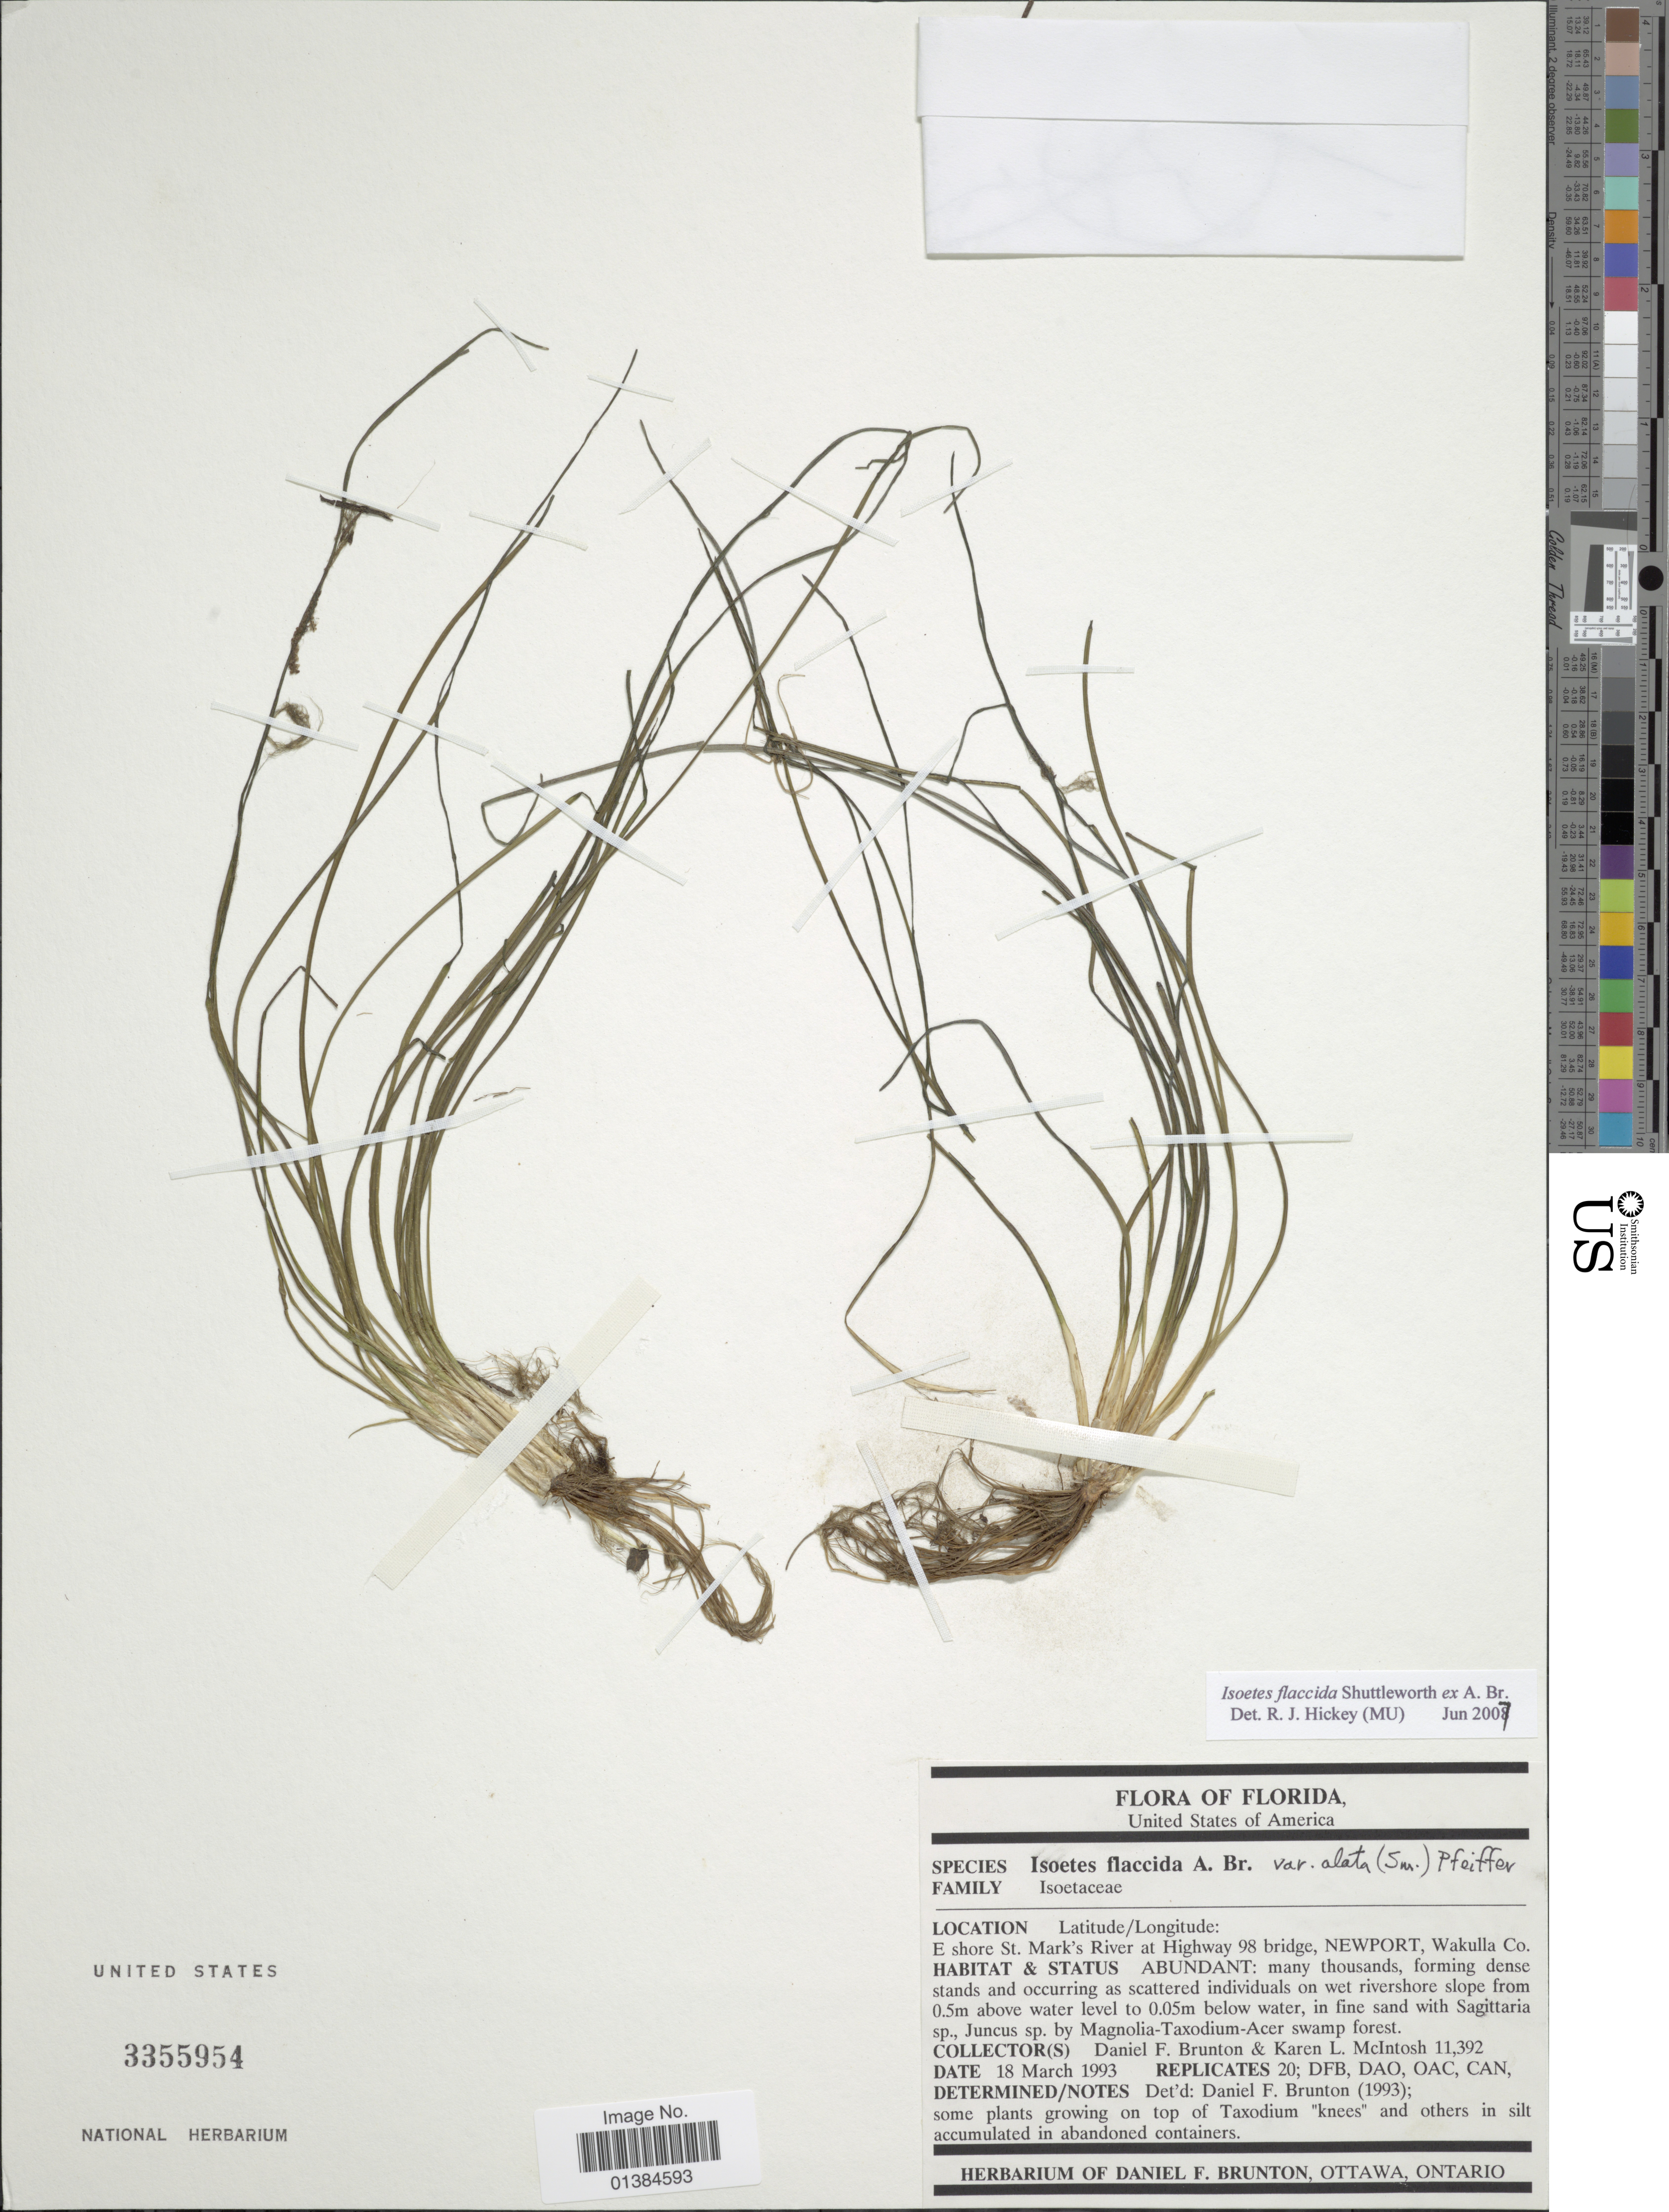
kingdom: Plantae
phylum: Tracheophyta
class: Lycopodiopsida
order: Isoetales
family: Isoetaceae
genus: Isoetes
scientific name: Isoetes flaccida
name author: Shuttlew. ex A. Braun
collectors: D. Brunton & K. McIntosh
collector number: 11392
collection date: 1993-03-18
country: United States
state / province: Florida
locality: E shore St. Mark's River at Highway 98 bridge, Newport, Wakulla Co.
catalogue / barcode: US 3355954